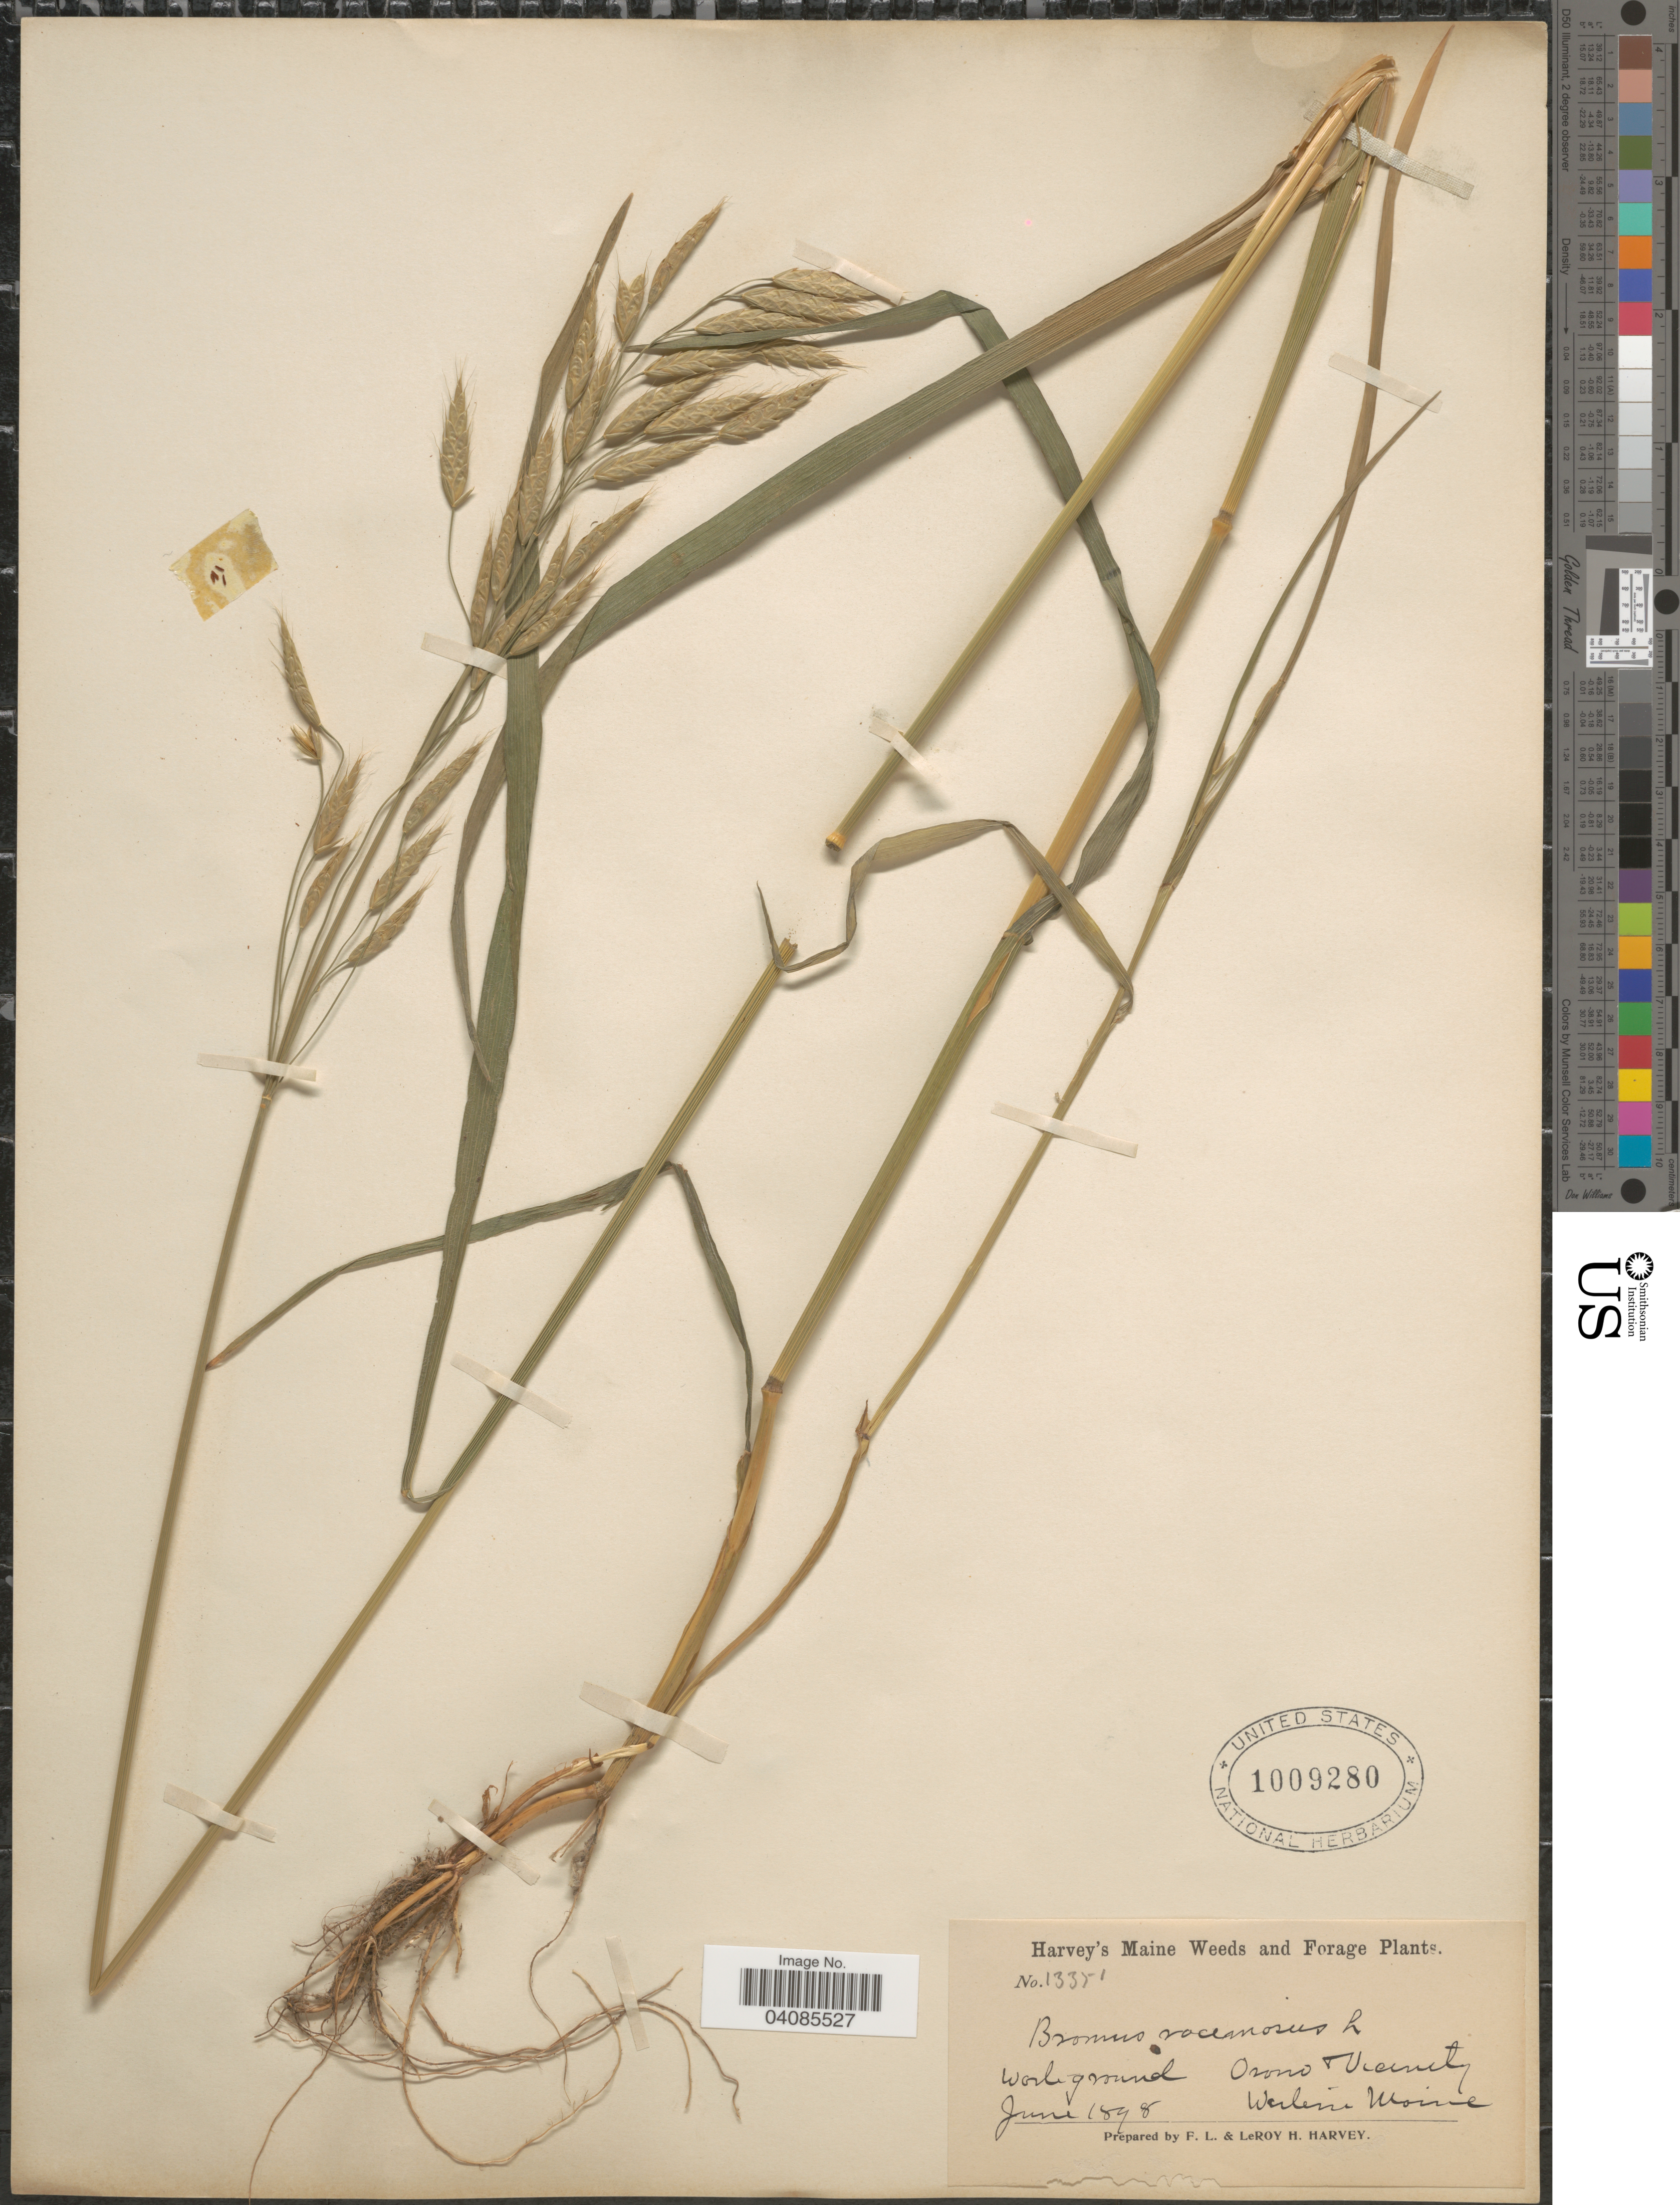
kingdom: Plantae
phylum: Tracheophyta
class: Liliopsida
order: Poales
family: Poaceae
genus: Bromus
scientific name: Bromus secalinus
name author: L.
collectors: F. L. Harvey & L. H. Harvey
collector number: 13351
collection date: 1898-06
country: United States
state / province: Maine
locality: Orono & Vicinity. Western Maine.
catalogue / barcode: US 1009280